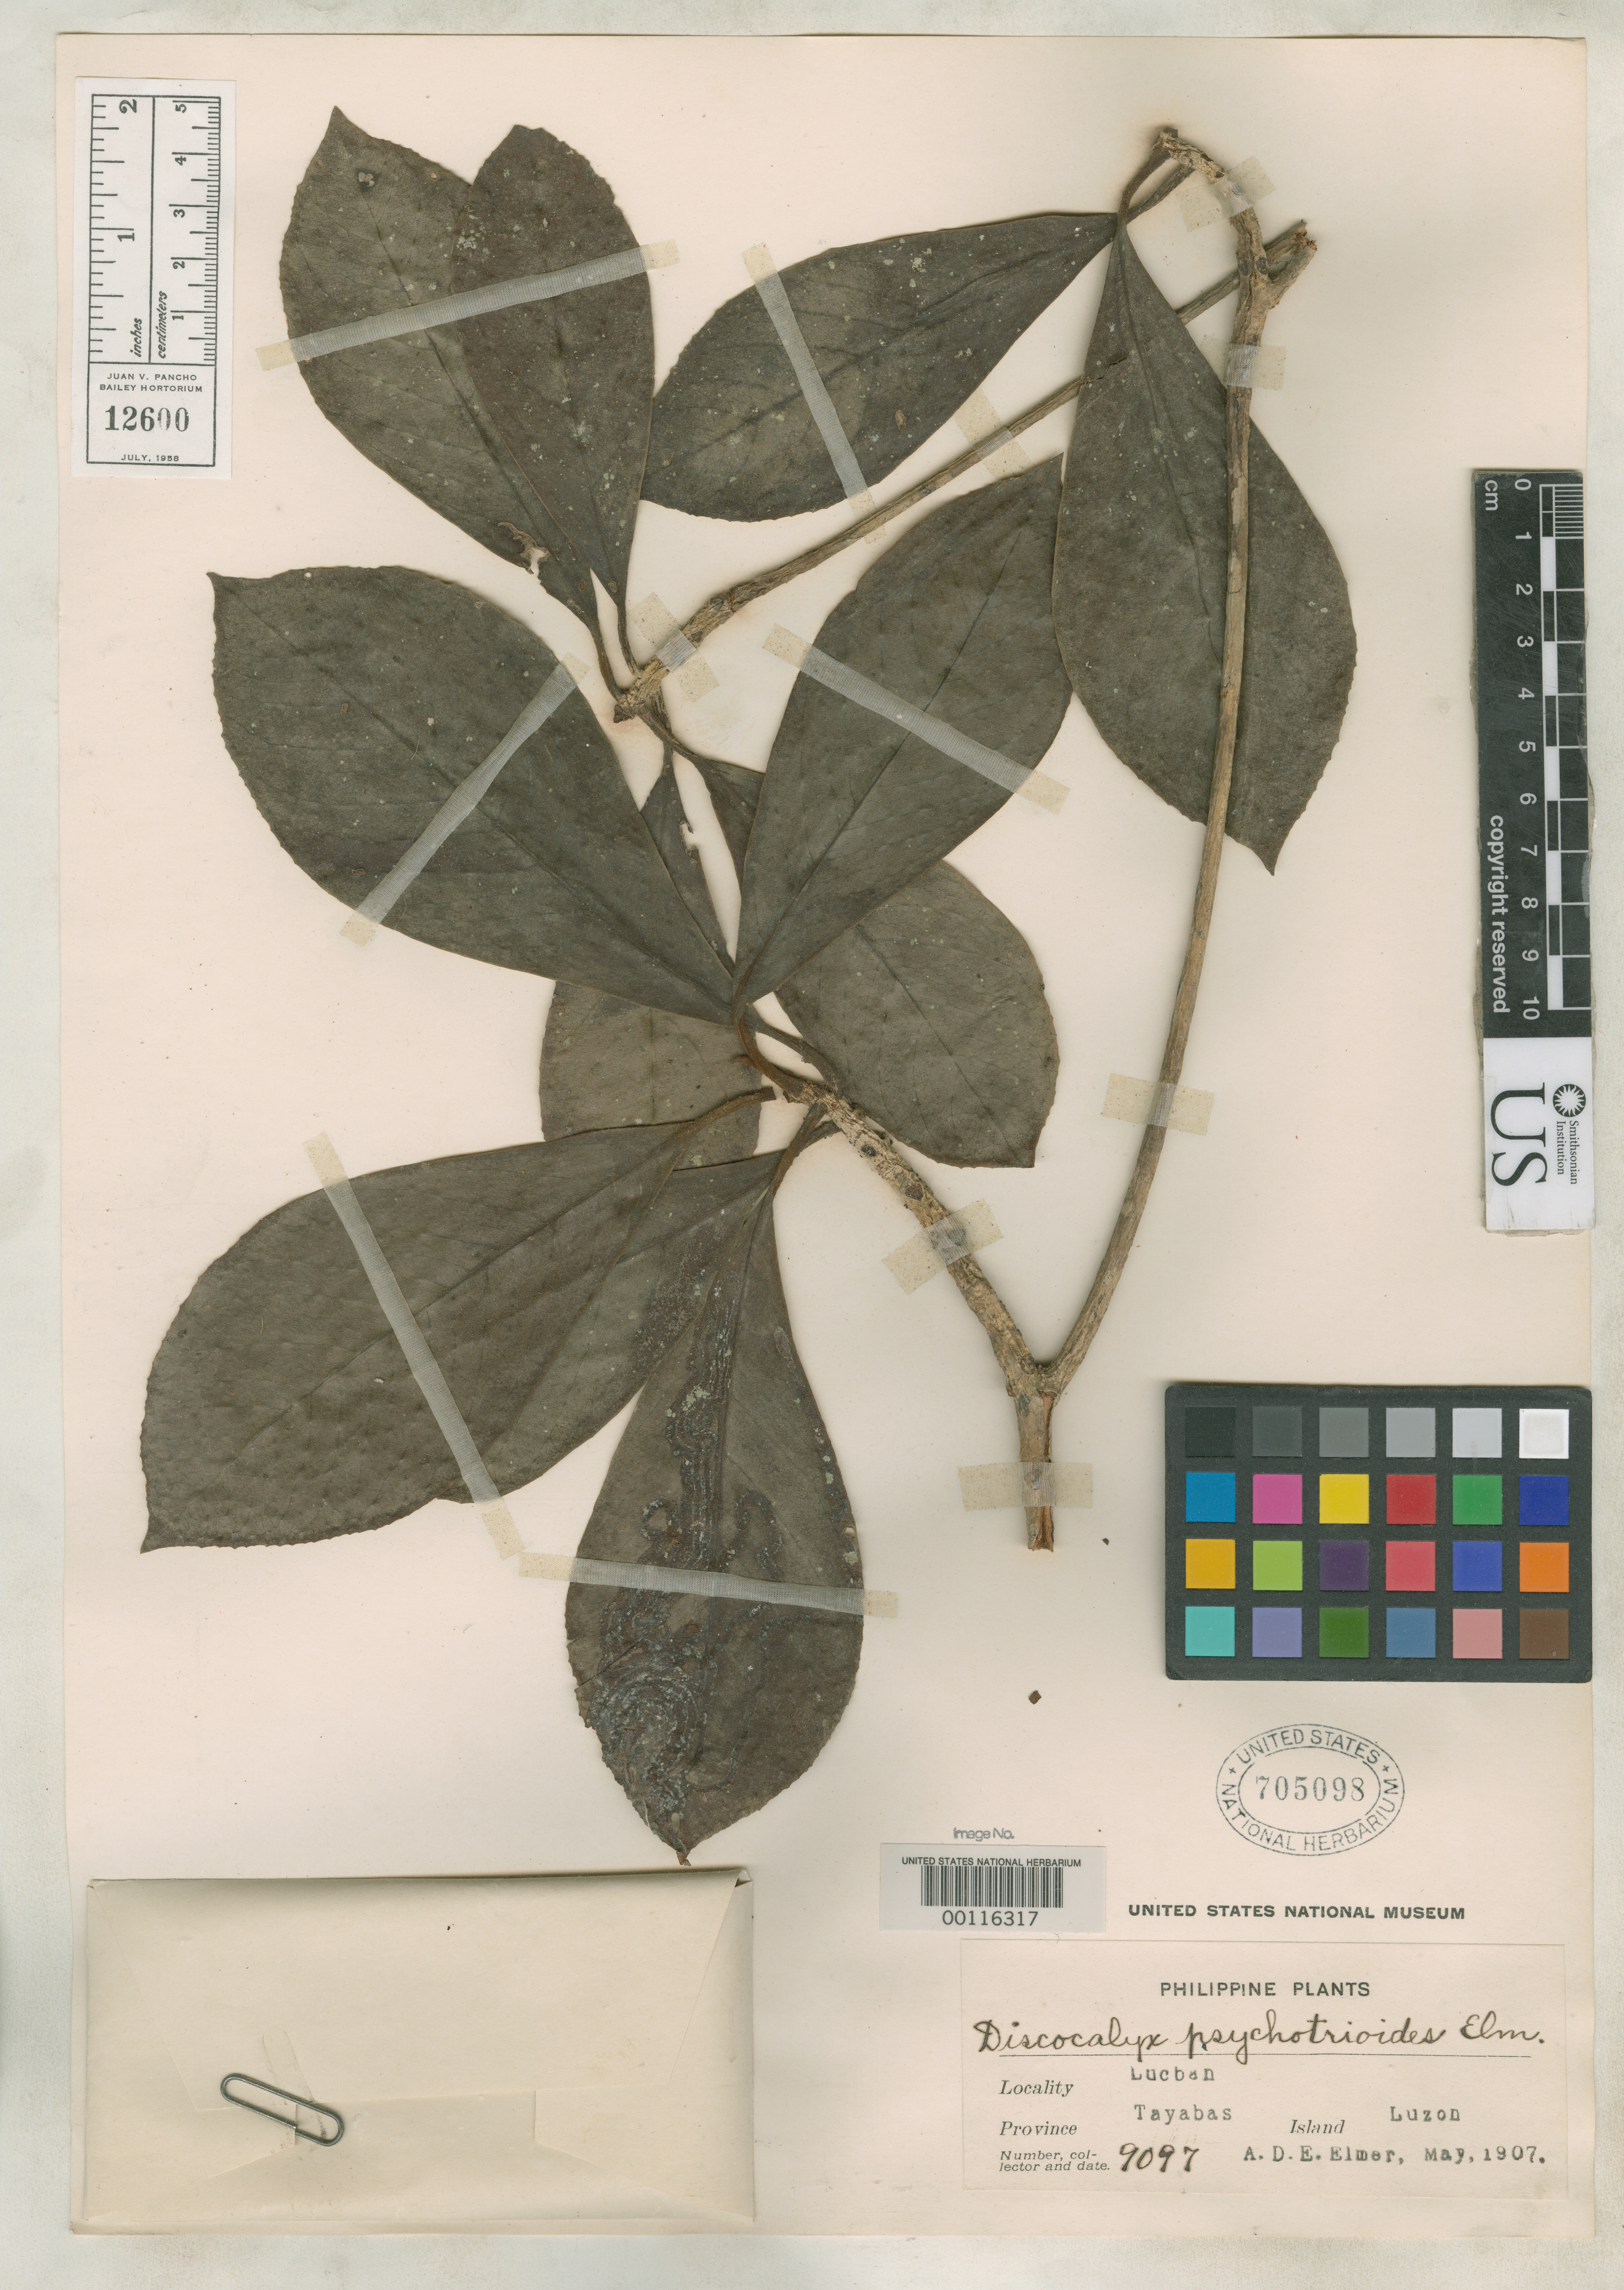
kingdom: Plantae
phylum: Tracheophyta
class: Magnoliopsida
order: Ericales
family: Primulaceae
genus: Discocalyx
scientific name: Discocalyx psychotrioides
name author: Elmer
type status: Isotype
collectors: A. D. E. Elmer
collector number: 9097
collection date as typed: May 1907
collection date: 1907-05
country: Philippines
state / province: Calabarzon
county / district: Quezon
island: Luzon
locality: Lucban, Province of Tayabas, Luzon.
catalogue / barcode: US 705098